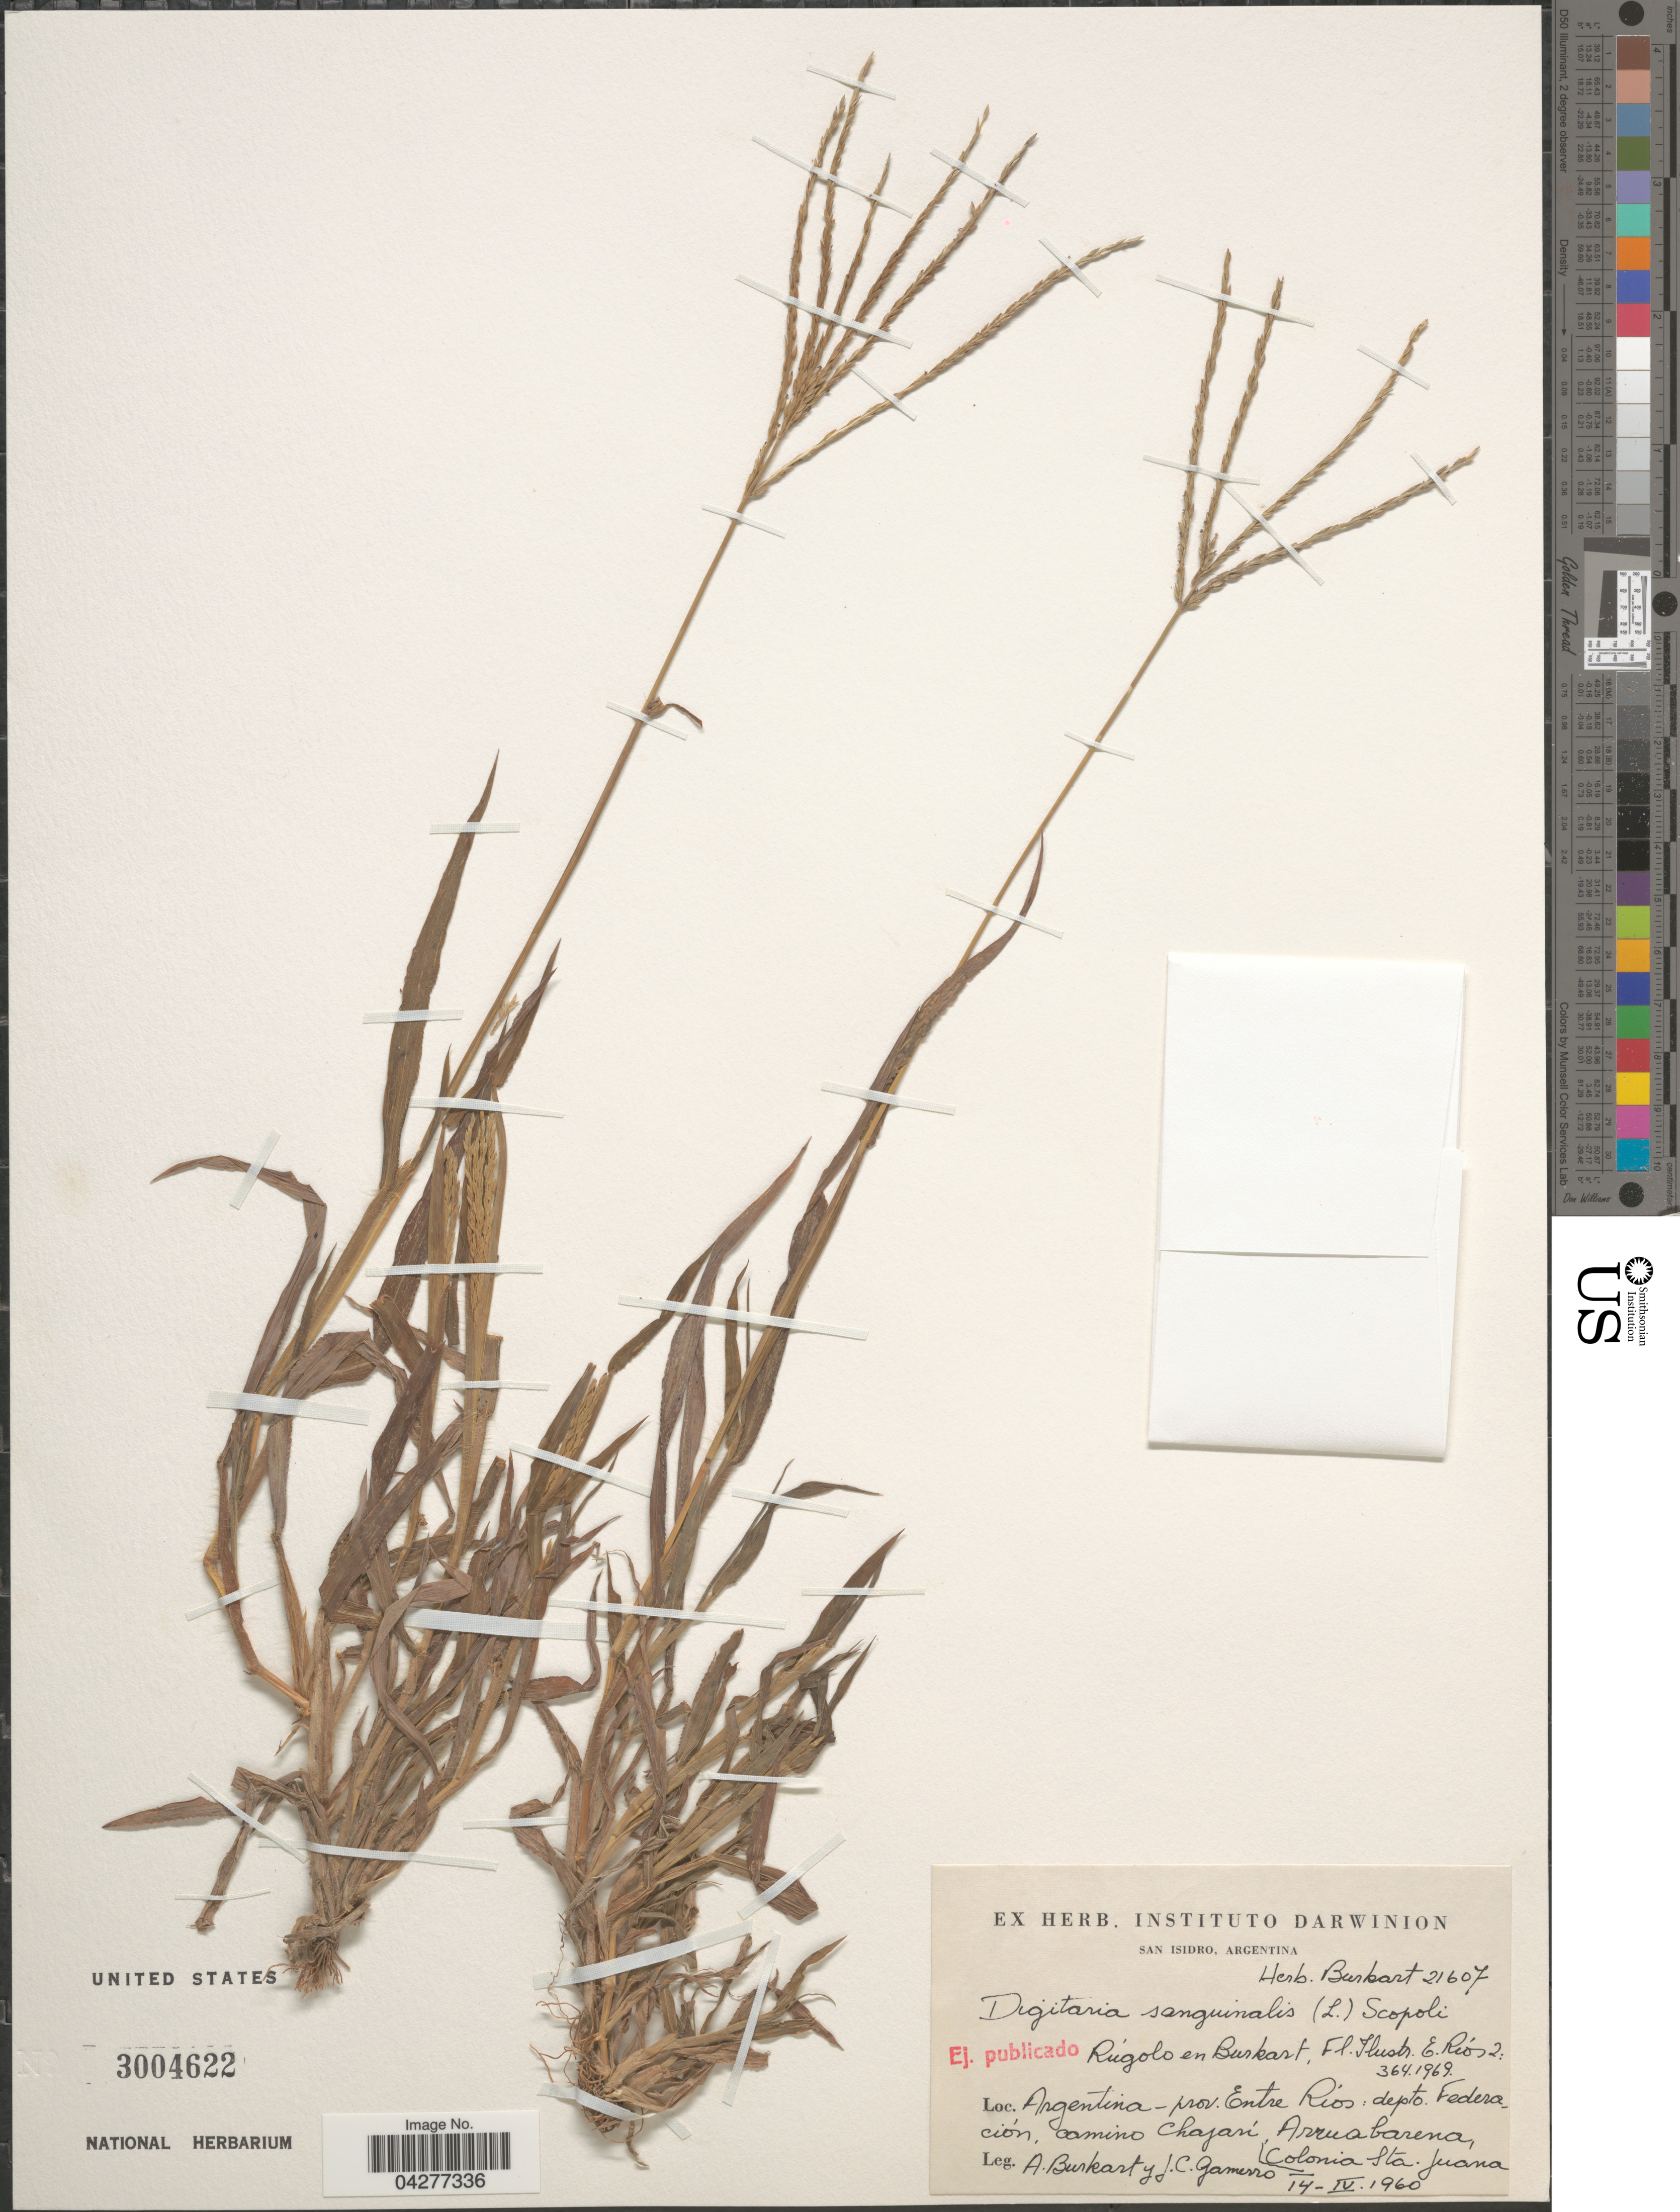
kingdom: Plantae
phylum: Tracheophyta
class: Liliopsida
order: Poales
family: Poaceae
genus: Digitaria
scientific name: Digitaria sanguinalis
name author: (L.) Scop.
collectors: A. E. Burkart & J. Gamerro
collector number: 21607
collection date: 1960-04-14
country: Argentina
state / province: Entre Rios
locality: Depto. Federación, camino Chajarí, Arruabarena, Colonia Sta. Juana.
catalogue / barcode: US 3004622